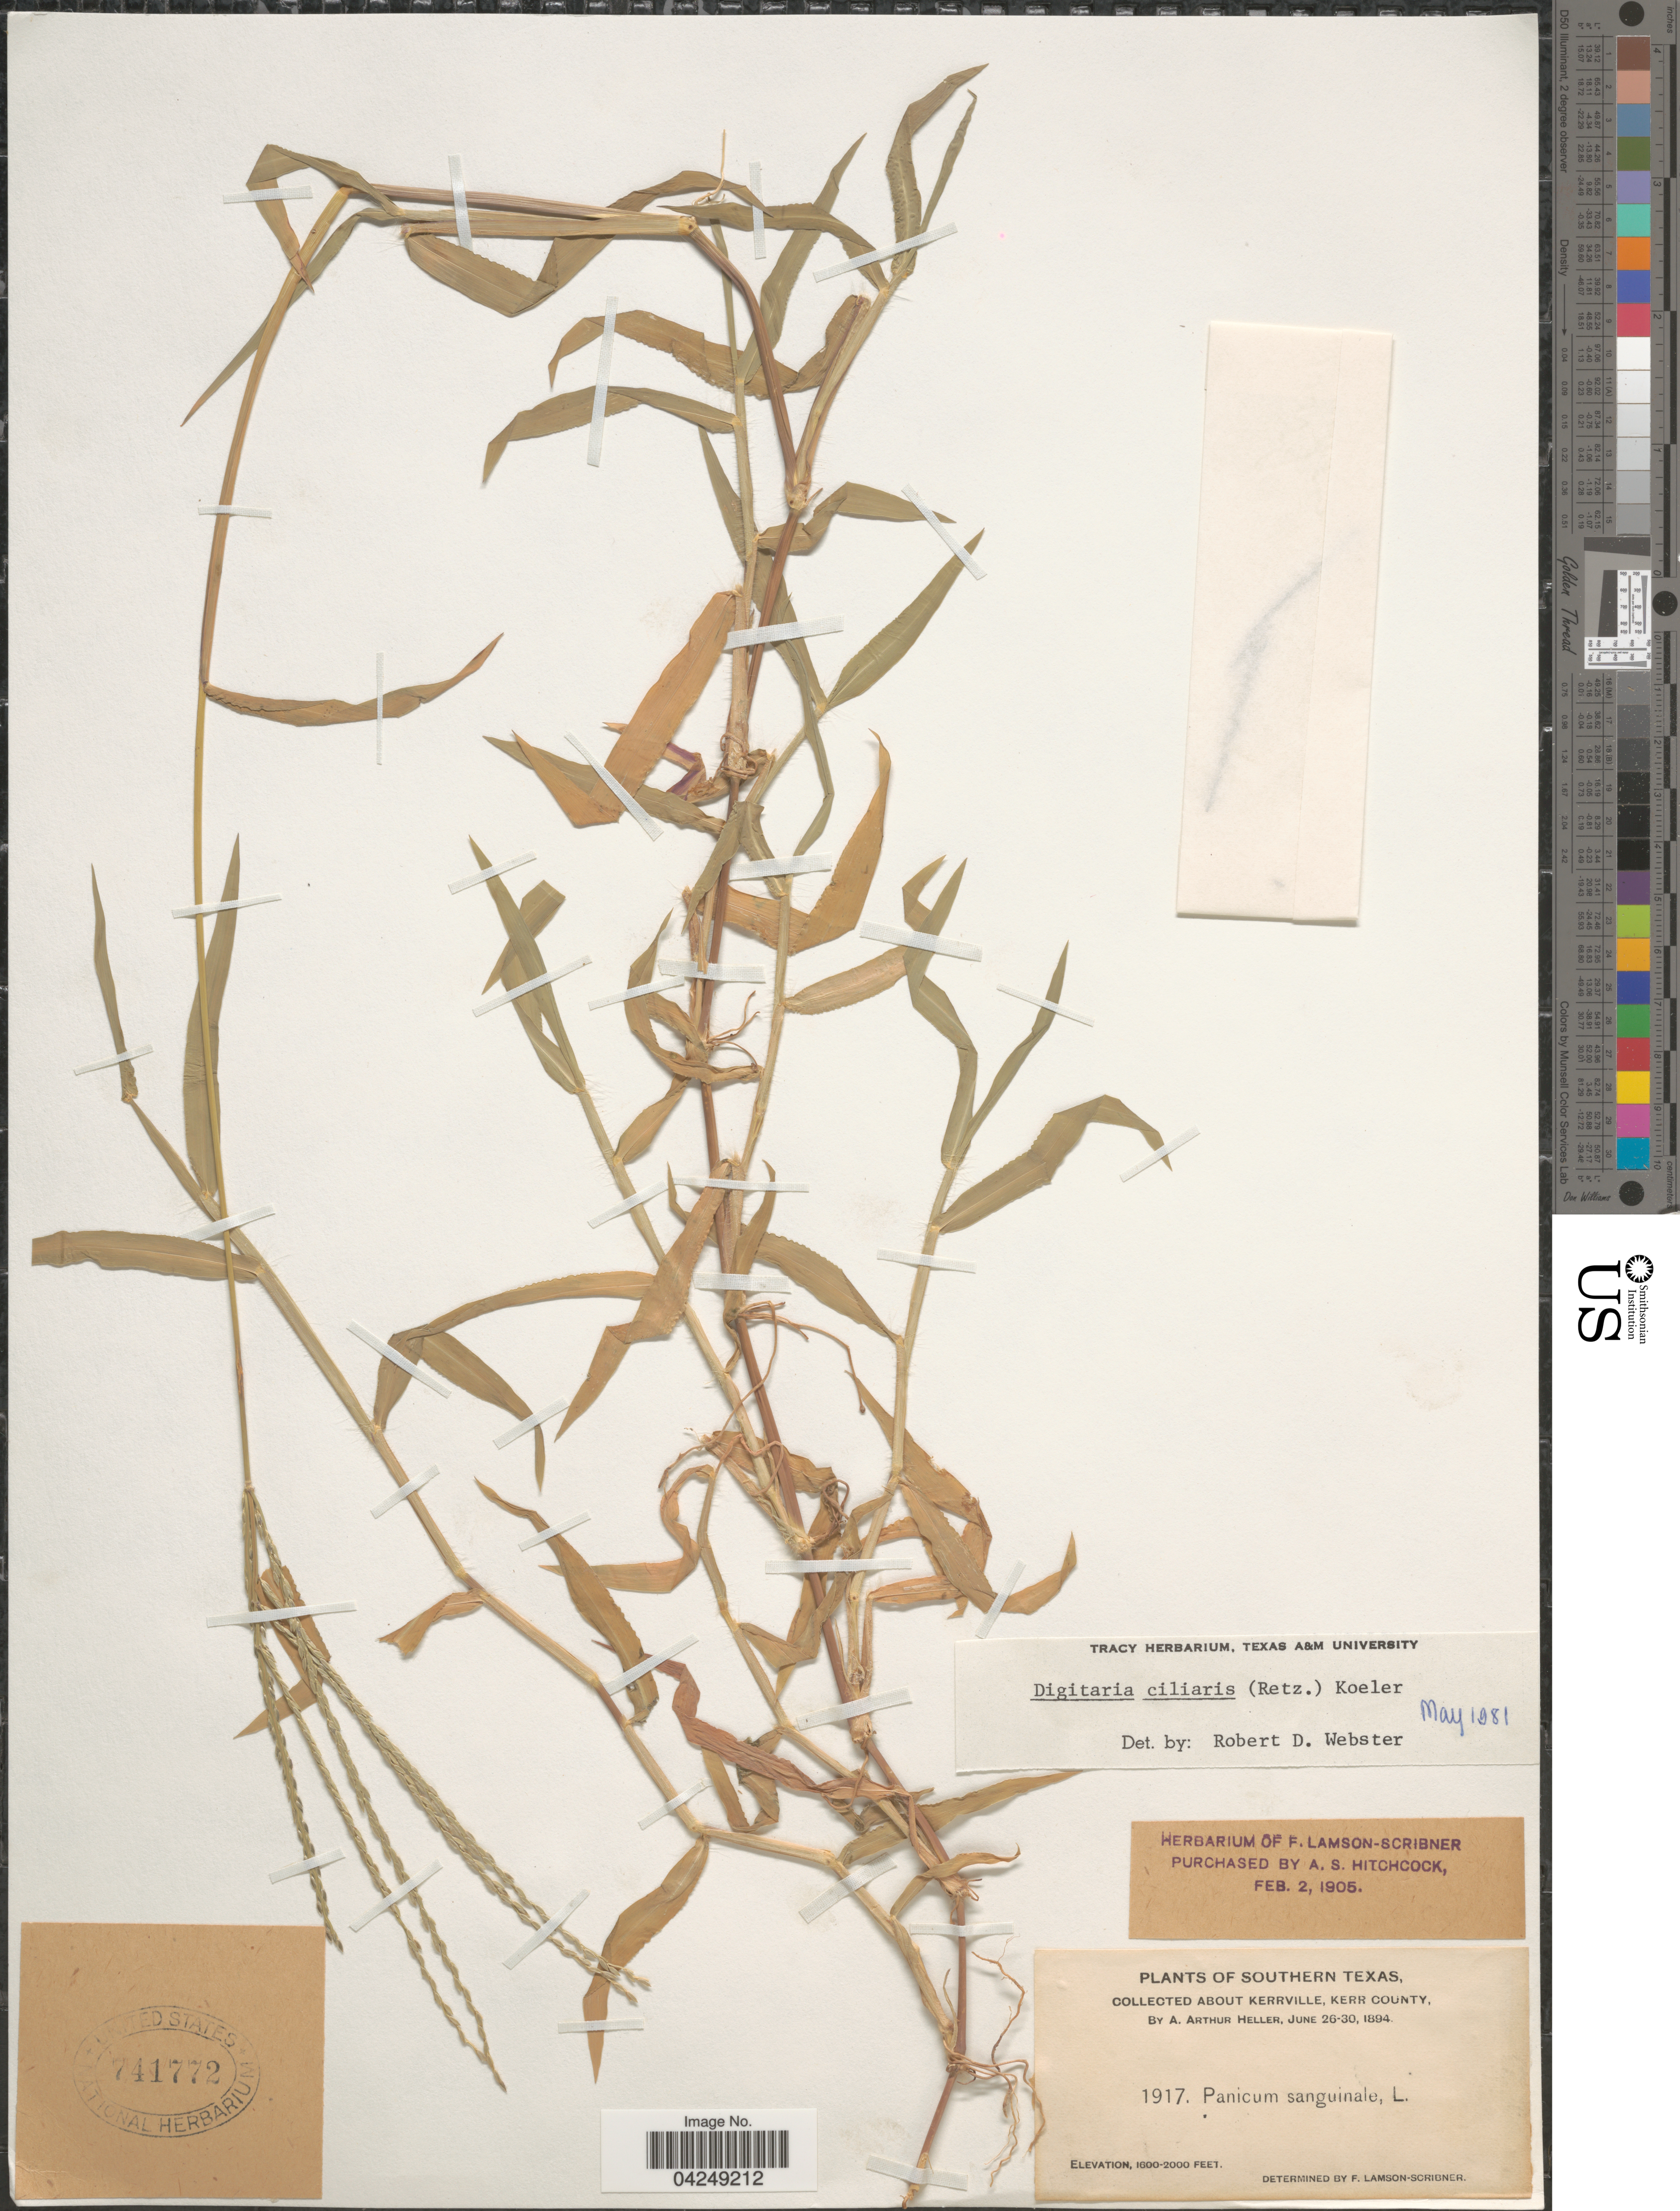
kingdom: Plantae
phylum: Tracheophyta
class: Liliopsida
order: Poales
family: Poaceae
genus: Digitaria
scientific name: Digitaria ciliaris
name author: (Retz.) Koeler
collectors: A. A. Heller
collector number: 1917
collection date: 1894-06-26/1894-06-30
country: United States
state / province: Texas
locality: Southern Texas. About Kerrville, Kerr County.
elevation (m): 488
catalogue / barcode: US 741772